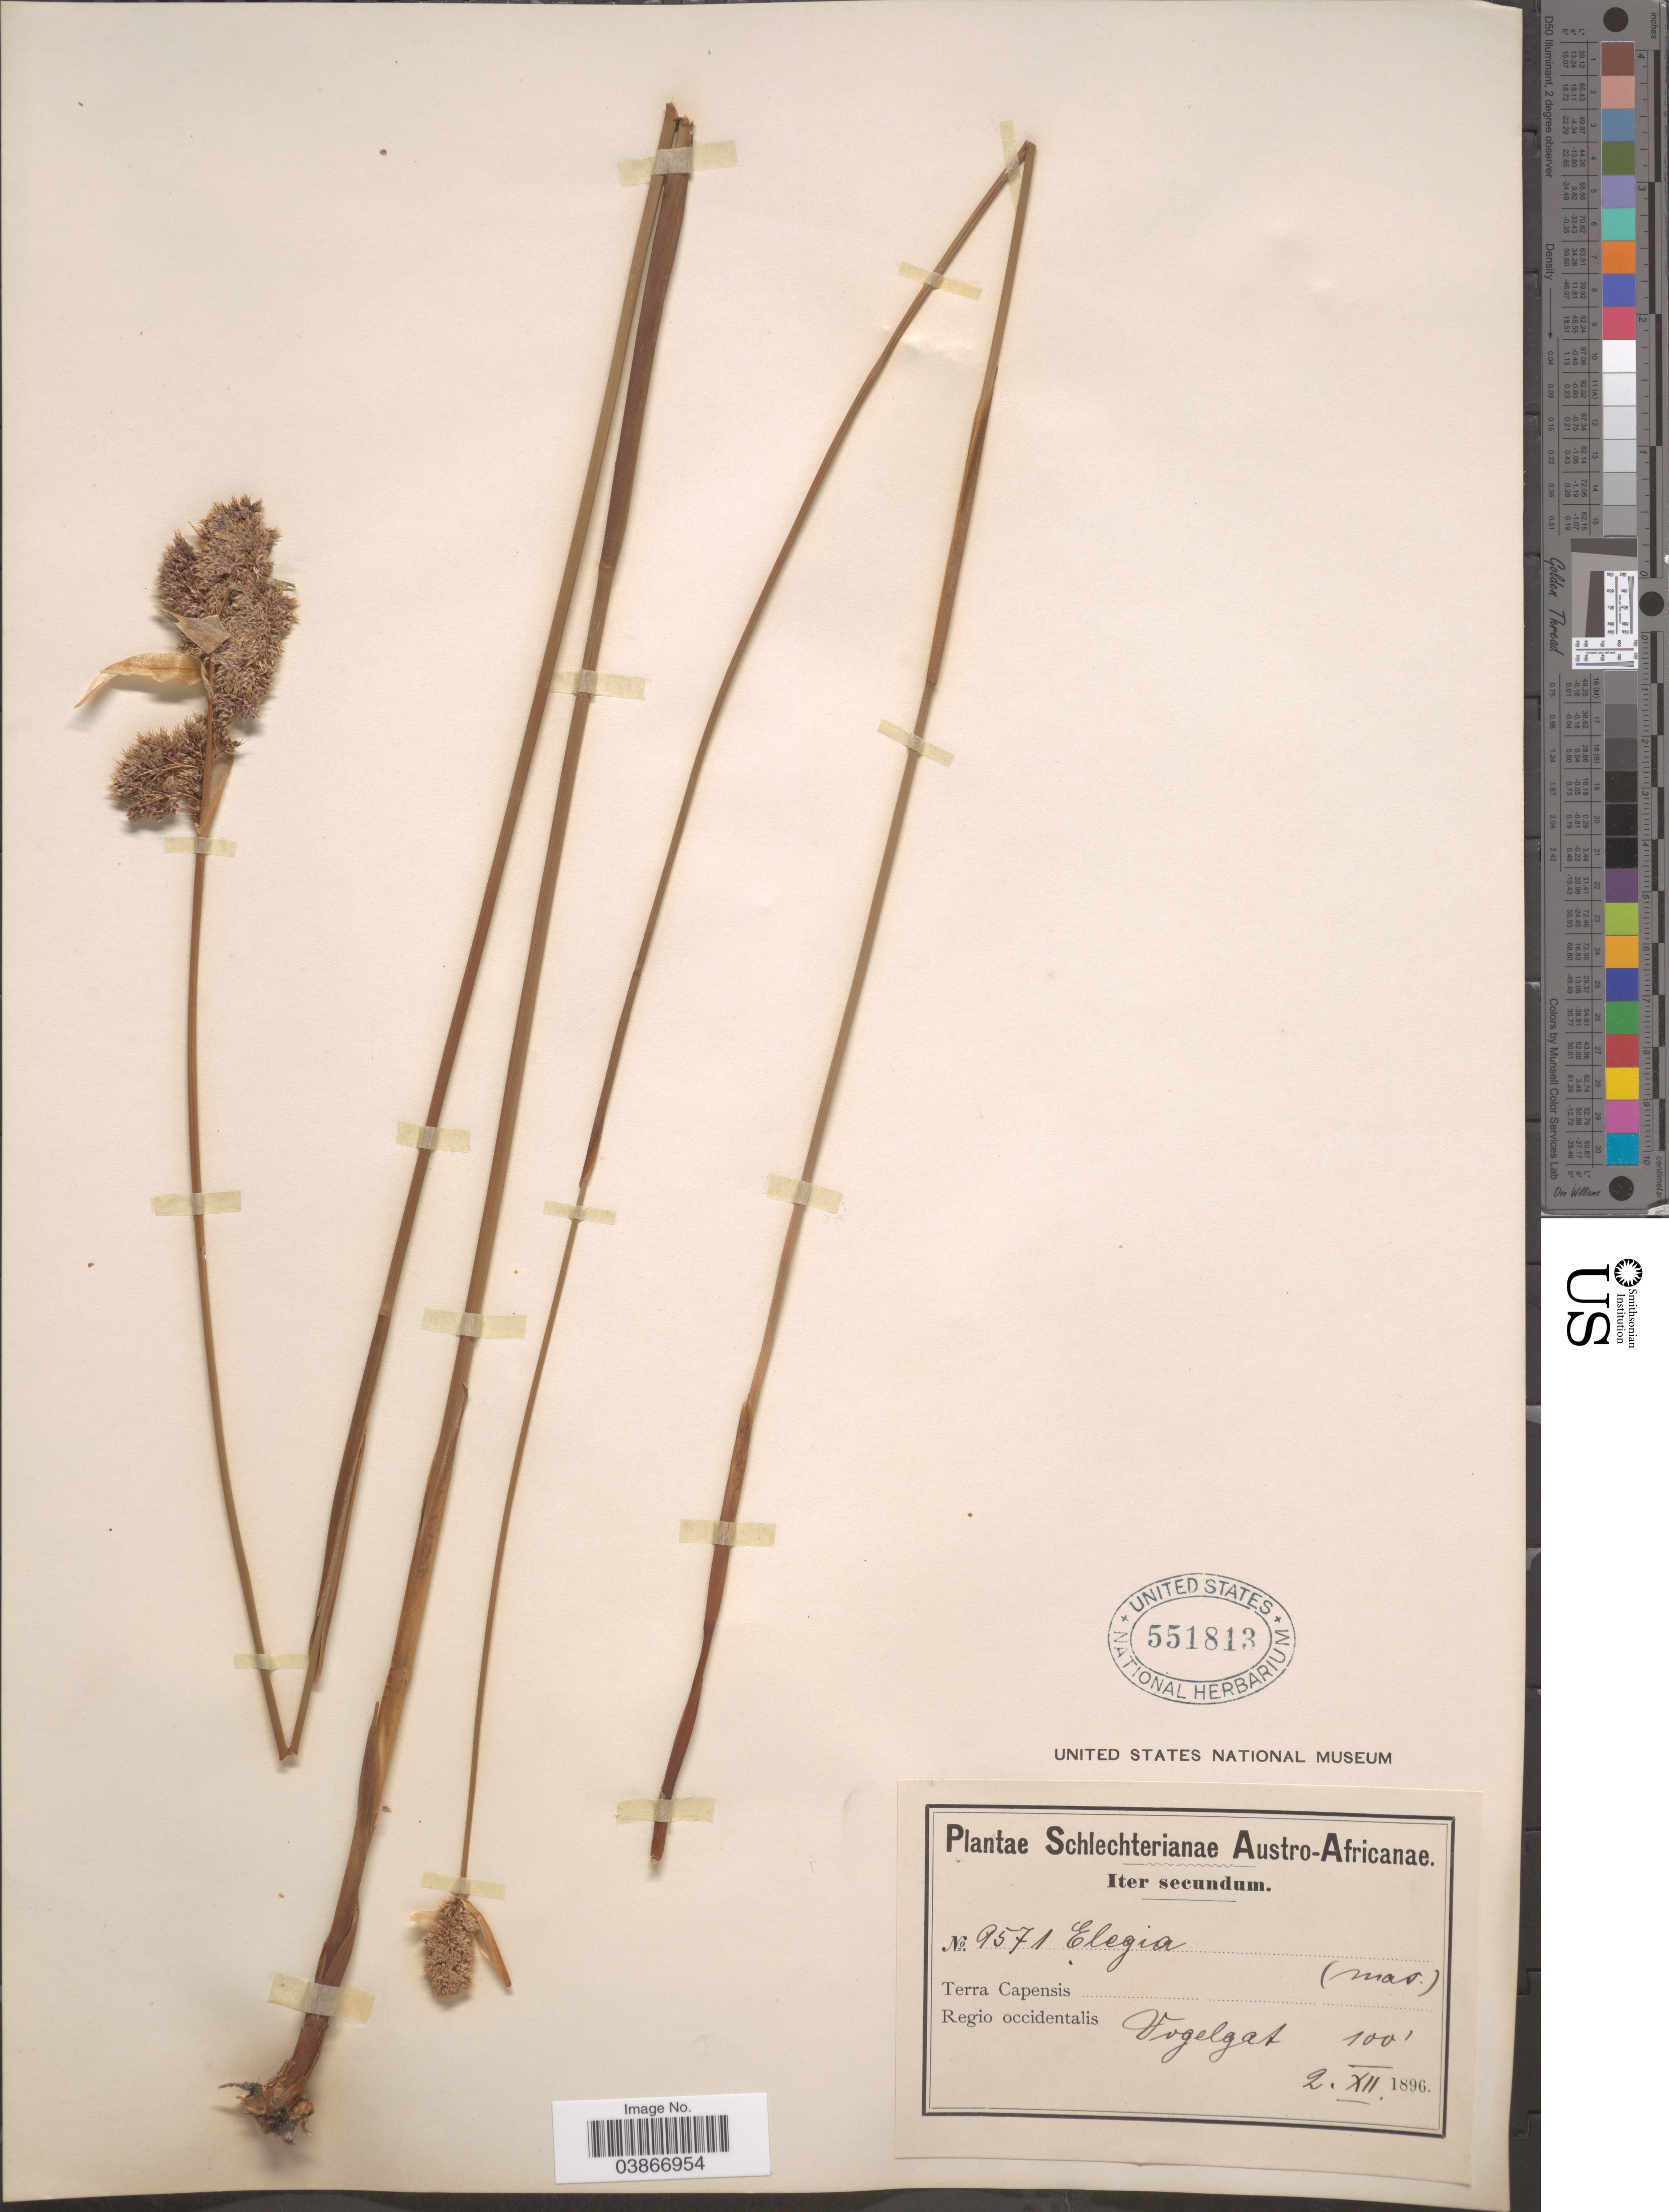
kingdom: Plantae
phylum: Tracheophyta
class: Liliopsida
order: Poales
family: Restionaceae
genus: Elegia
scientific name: Elegia sp.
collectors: Schlechter, --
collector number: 9571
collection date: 1896-12-02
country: South Africa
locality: Austro-Africanae. Terra Capensis. Regio occidentalis Vogelgat.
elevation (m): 30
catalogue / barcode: US 551813